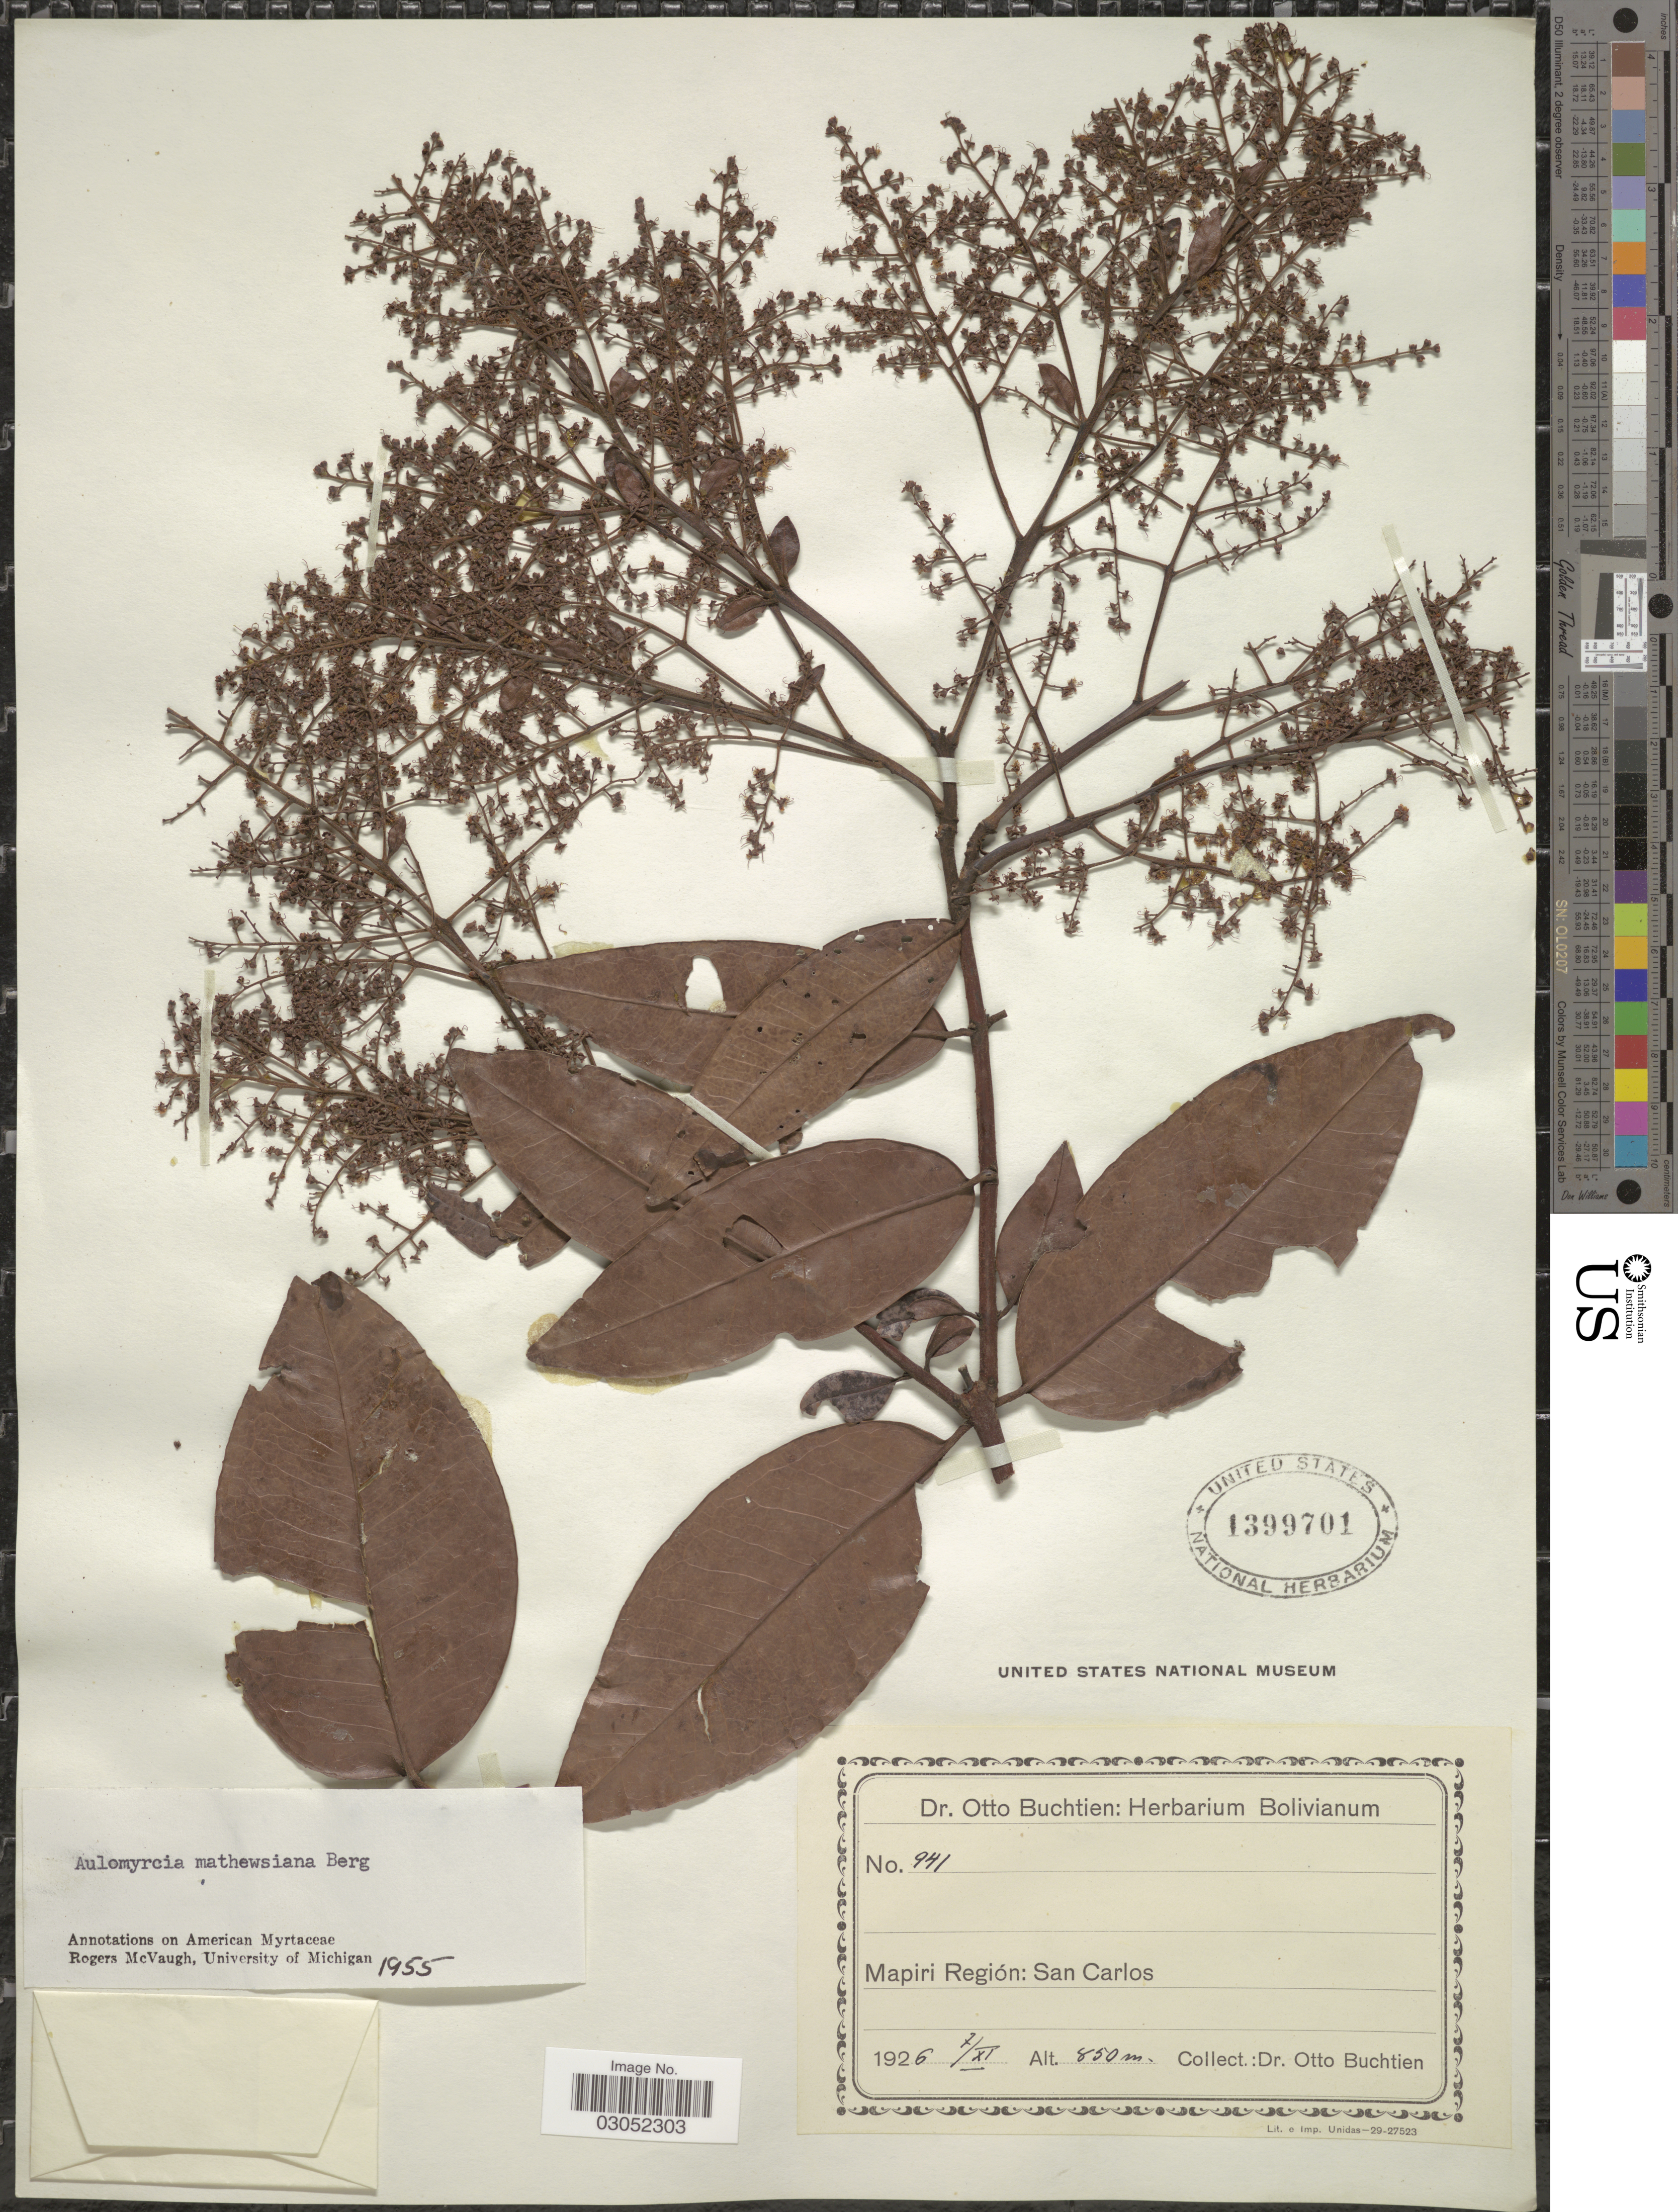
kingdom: Plantae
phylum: Tracheophyta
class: Magnoliopsida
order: Myrtales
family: Myrtaceae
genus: Myrcia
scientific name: Myrcia mathewsiana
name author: (O. Berg) McVaugh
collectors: O. Buchtien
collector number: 941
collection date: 1926-11-07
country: Bolivia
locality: Mapiri Región: San Carlos.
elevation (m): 850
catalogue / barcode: US 1399701